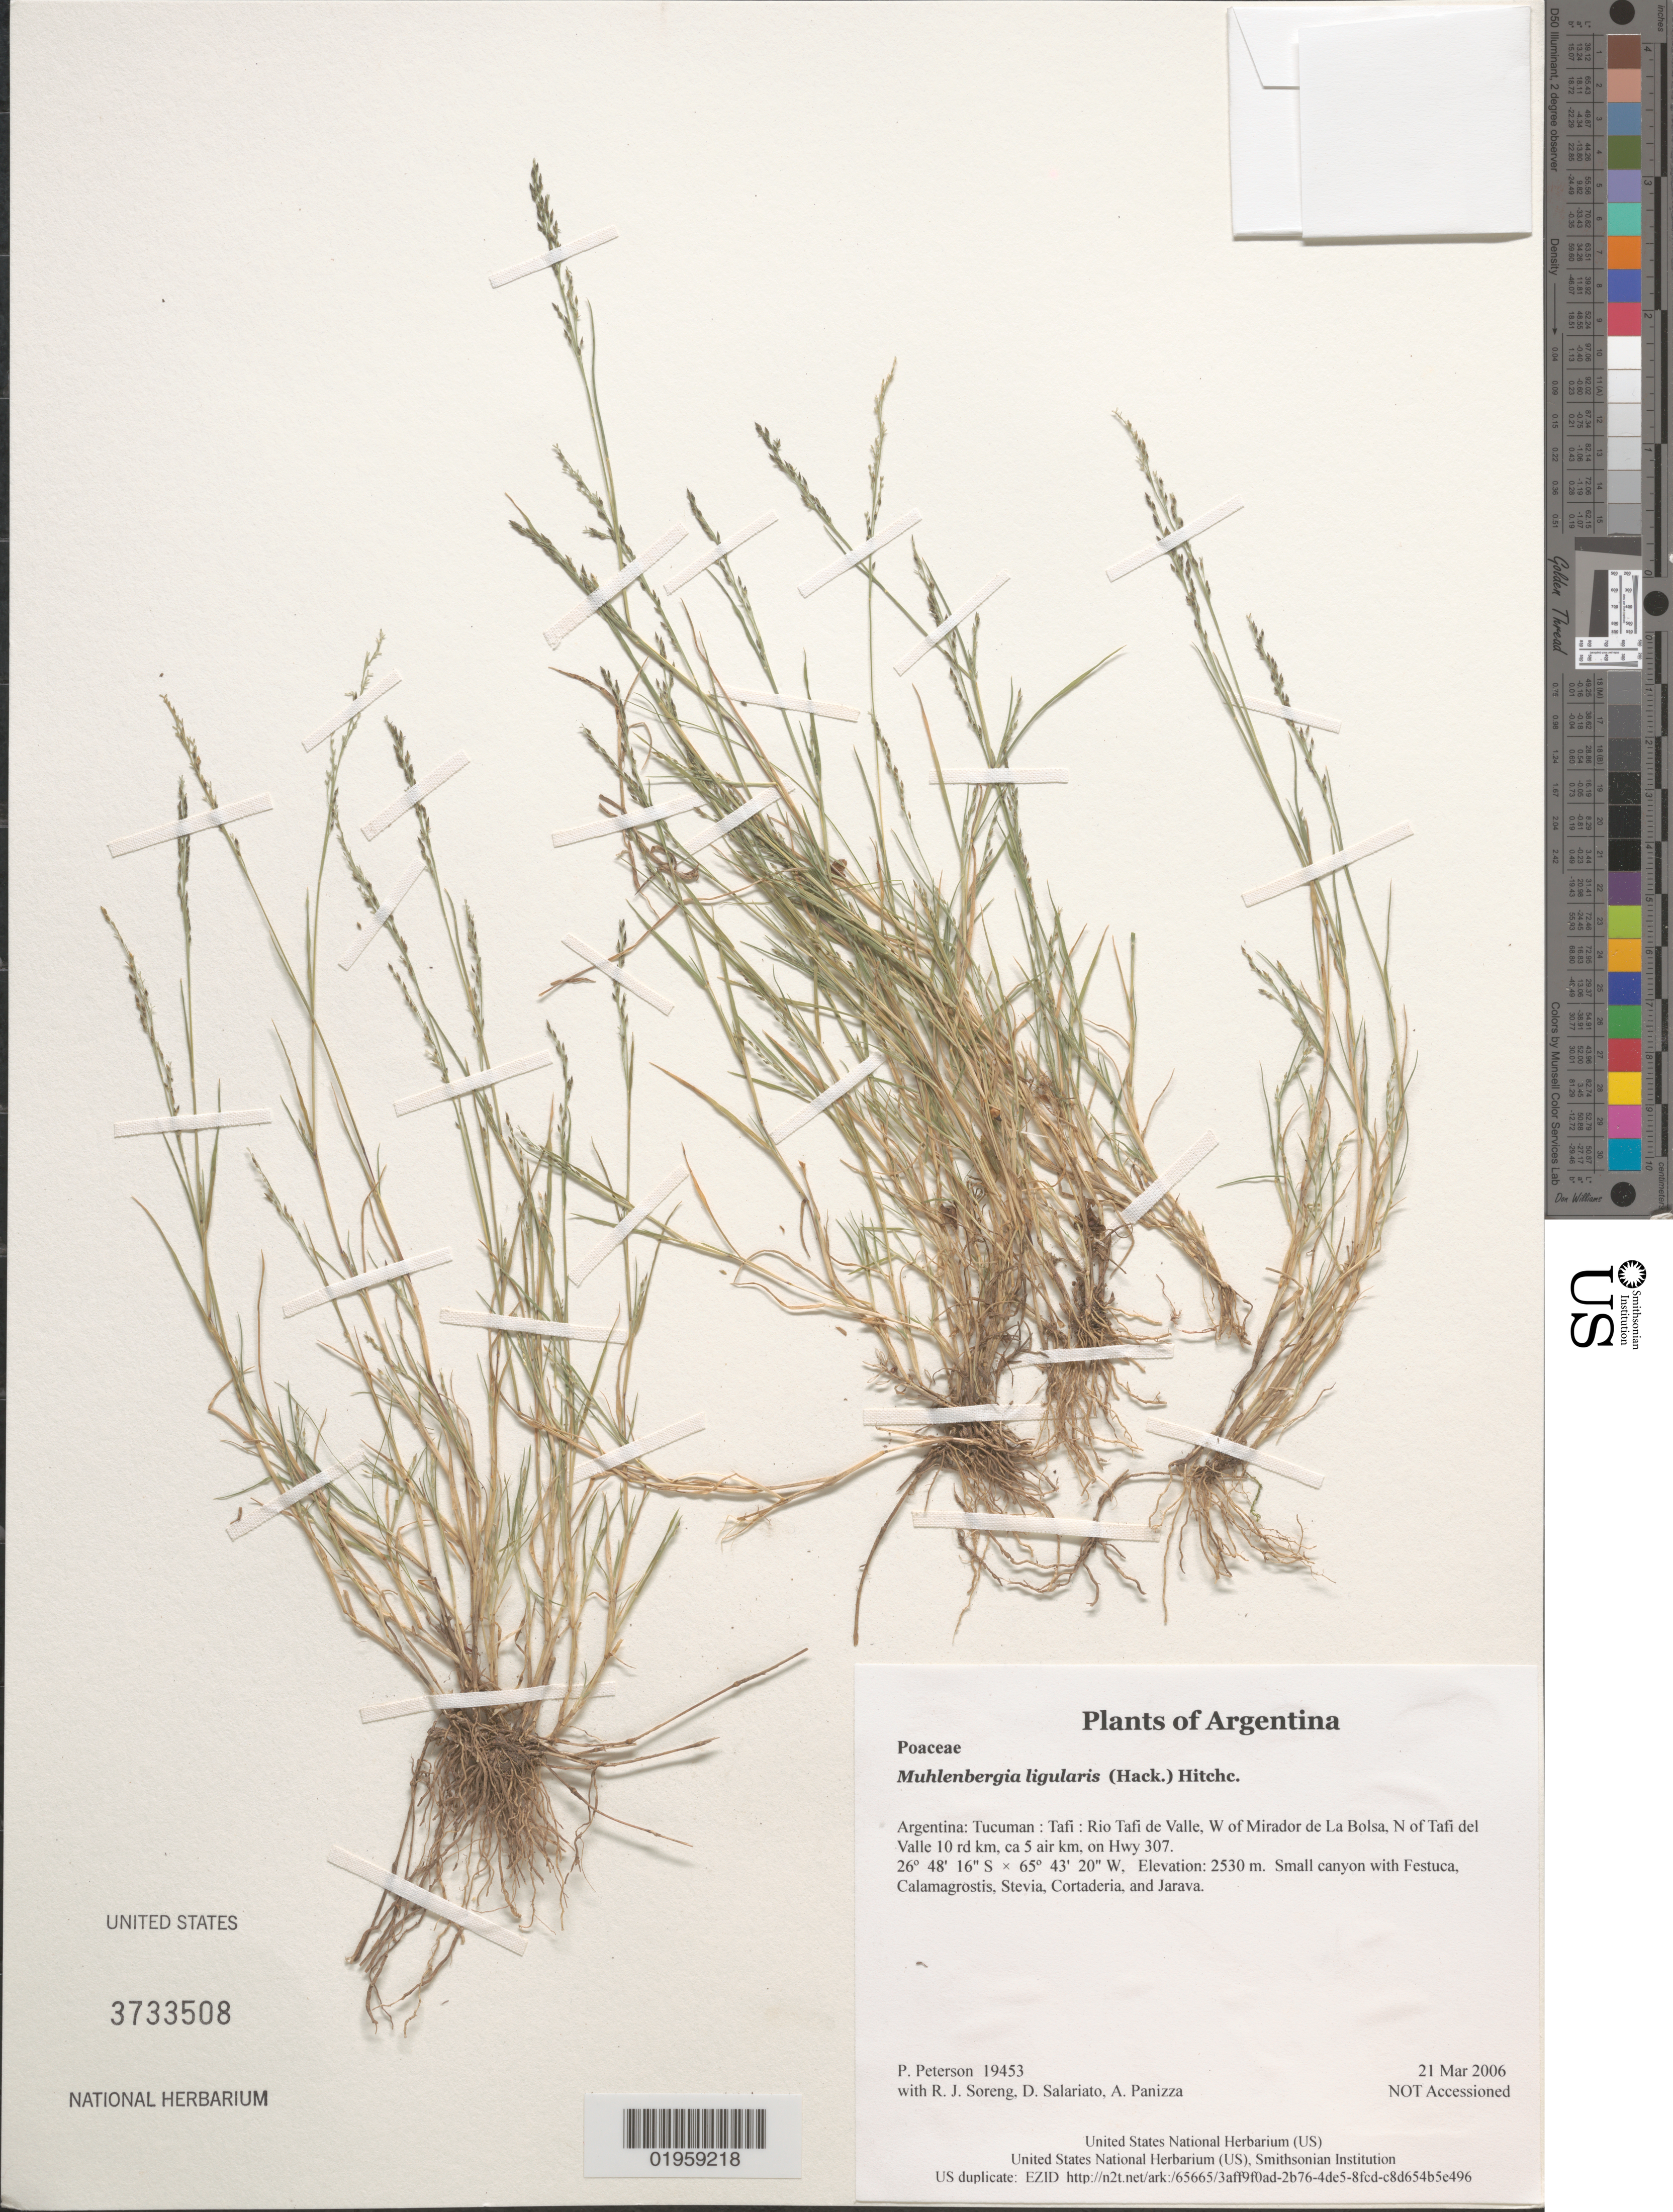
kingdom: Plantae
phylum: Tracheophyta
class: Liliopsida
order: Poales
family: Poaceae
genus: Muhlenbergia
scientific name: Muhlenbergia ligularis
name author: (Hack.) Hitchc.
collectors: P. M. Peterson, R. J. Soreng, D. Salariato & A. Panizza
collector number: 19453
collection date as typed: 21 Mar 2006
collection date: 2006-03-21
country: Argentina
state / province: Tucuman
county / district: Tafi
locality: Rio Tafi de Valle, W of Mirador de La Bolsa, N of Tafi del Valle 10 rd km, ca 5 air km, on Hwy 307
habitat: Small canyon with Festuca, Calamagrostis, Stevia, Cortaderia, and Jarava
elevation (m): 2530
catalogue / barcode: US 3733508